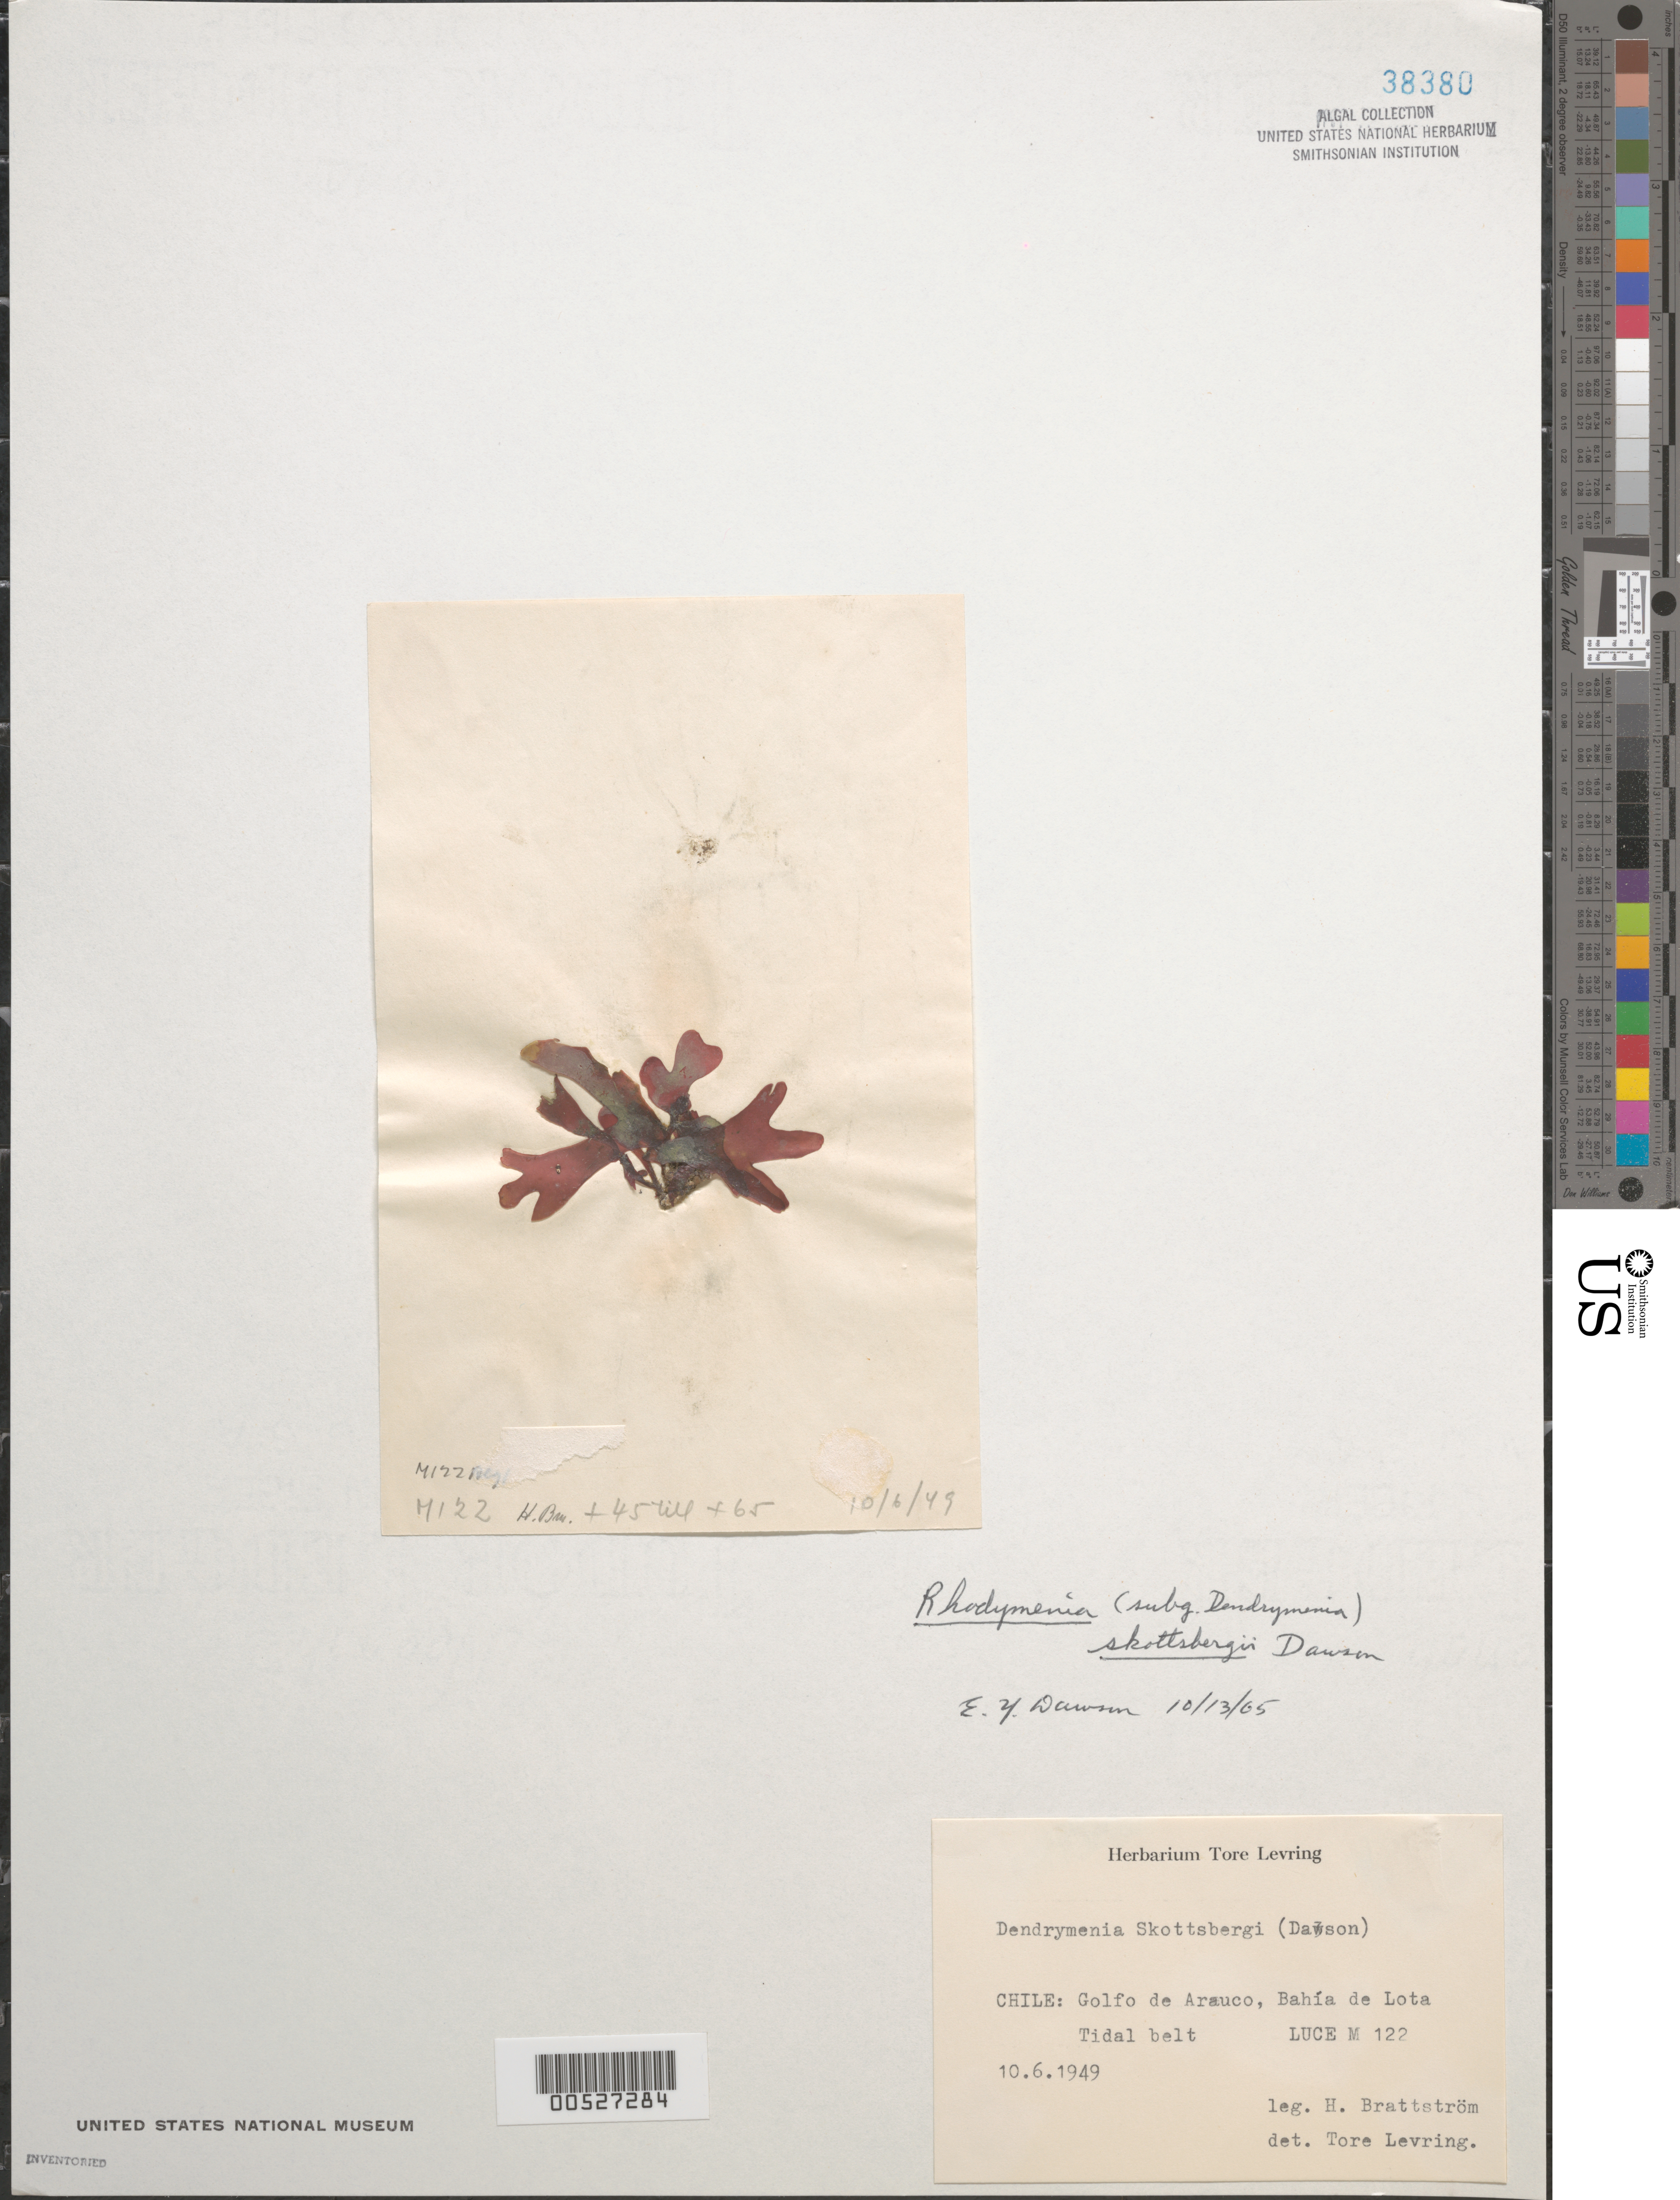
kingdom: Plantae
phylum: Rhodophyta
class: Florideophyceae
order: Rhodymeniales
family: Rhodymeniaceae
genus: Rhodymenia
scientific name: Rhodymenia skottsbergii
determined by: Dawson, E. Y.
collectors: H. Brattstrom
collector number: Luce M 122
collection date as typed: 10 Jun 1949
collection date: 1949-06-10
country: Chile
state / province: Bio-Bío (VIII)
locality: Golfo de arauco, bahia de lota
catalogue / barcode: US 38380